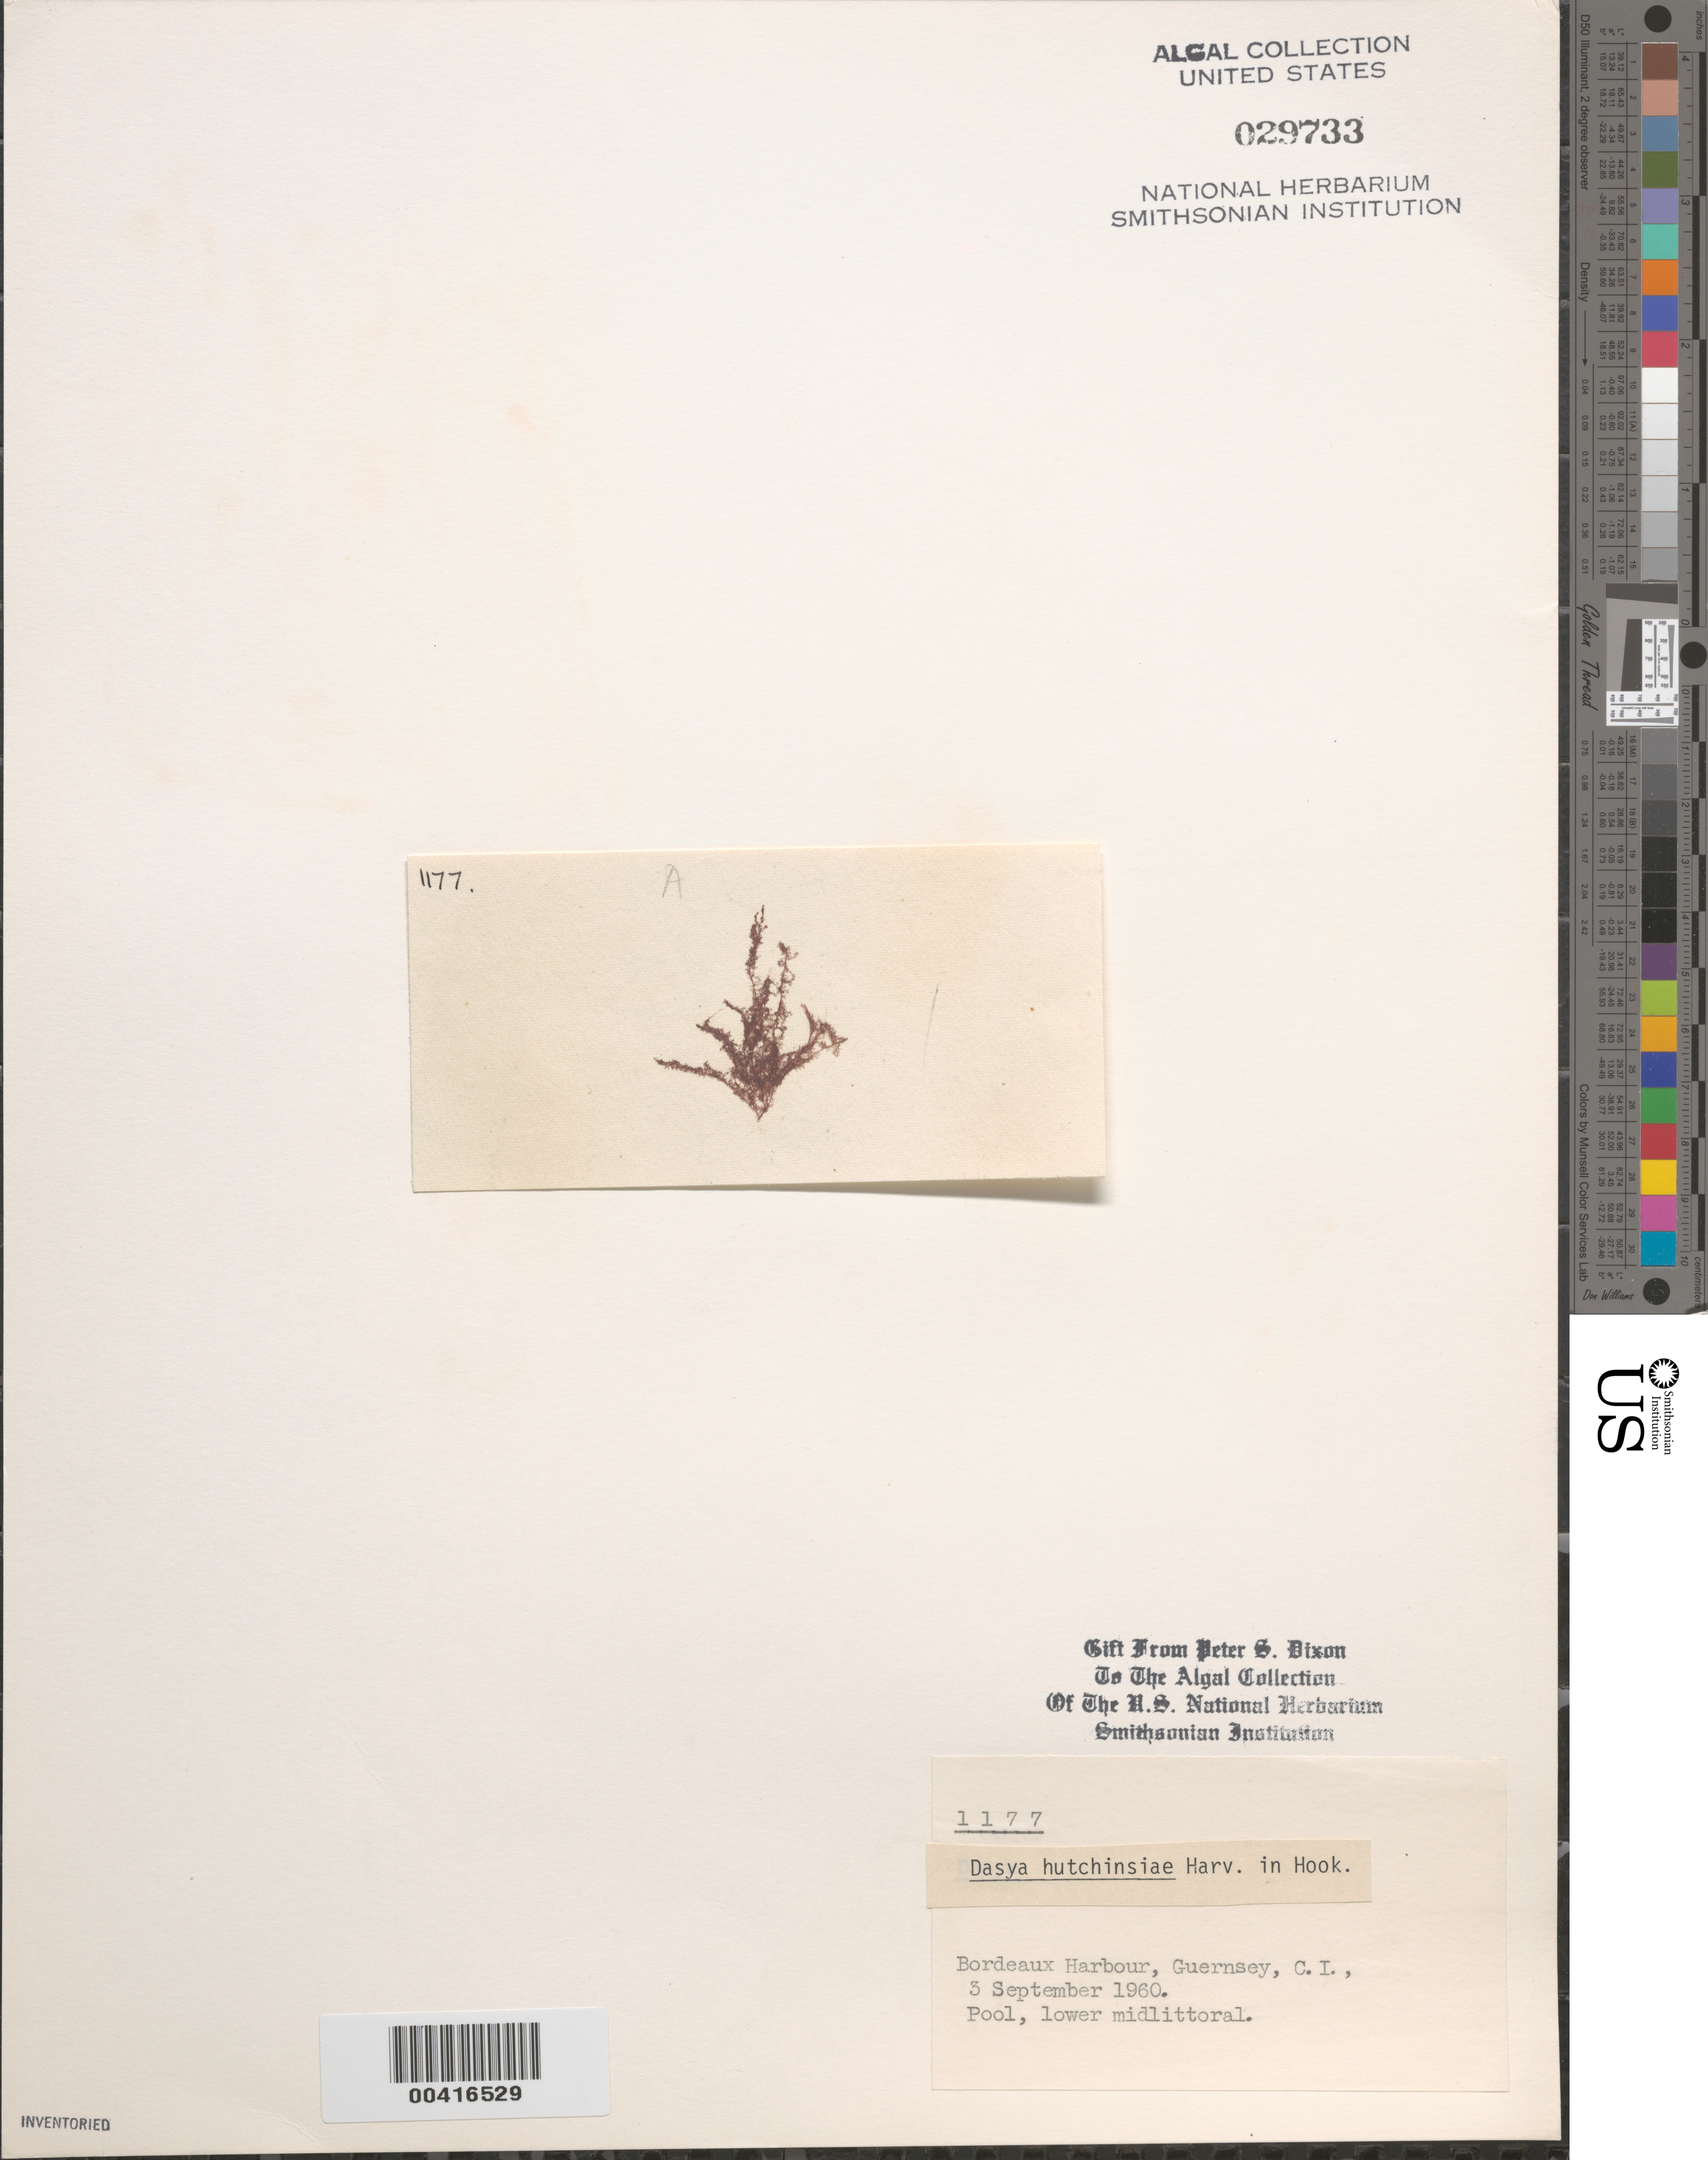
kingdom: Plantae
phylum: Rhodophyta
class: Florideophyceae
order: Ceramiales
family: Dasyaceae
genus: Dasya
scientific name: Dasya hutchinsiae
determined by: Dixon, P. S.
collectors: P. S. Dixon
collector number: PSD 1177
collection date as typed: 03 Sep 1960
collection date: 1960-09-03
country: United Kingdom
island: Guernsey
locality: Bordeaux Harbor. Bailiwick of Guernsey.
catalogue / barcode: US 29733